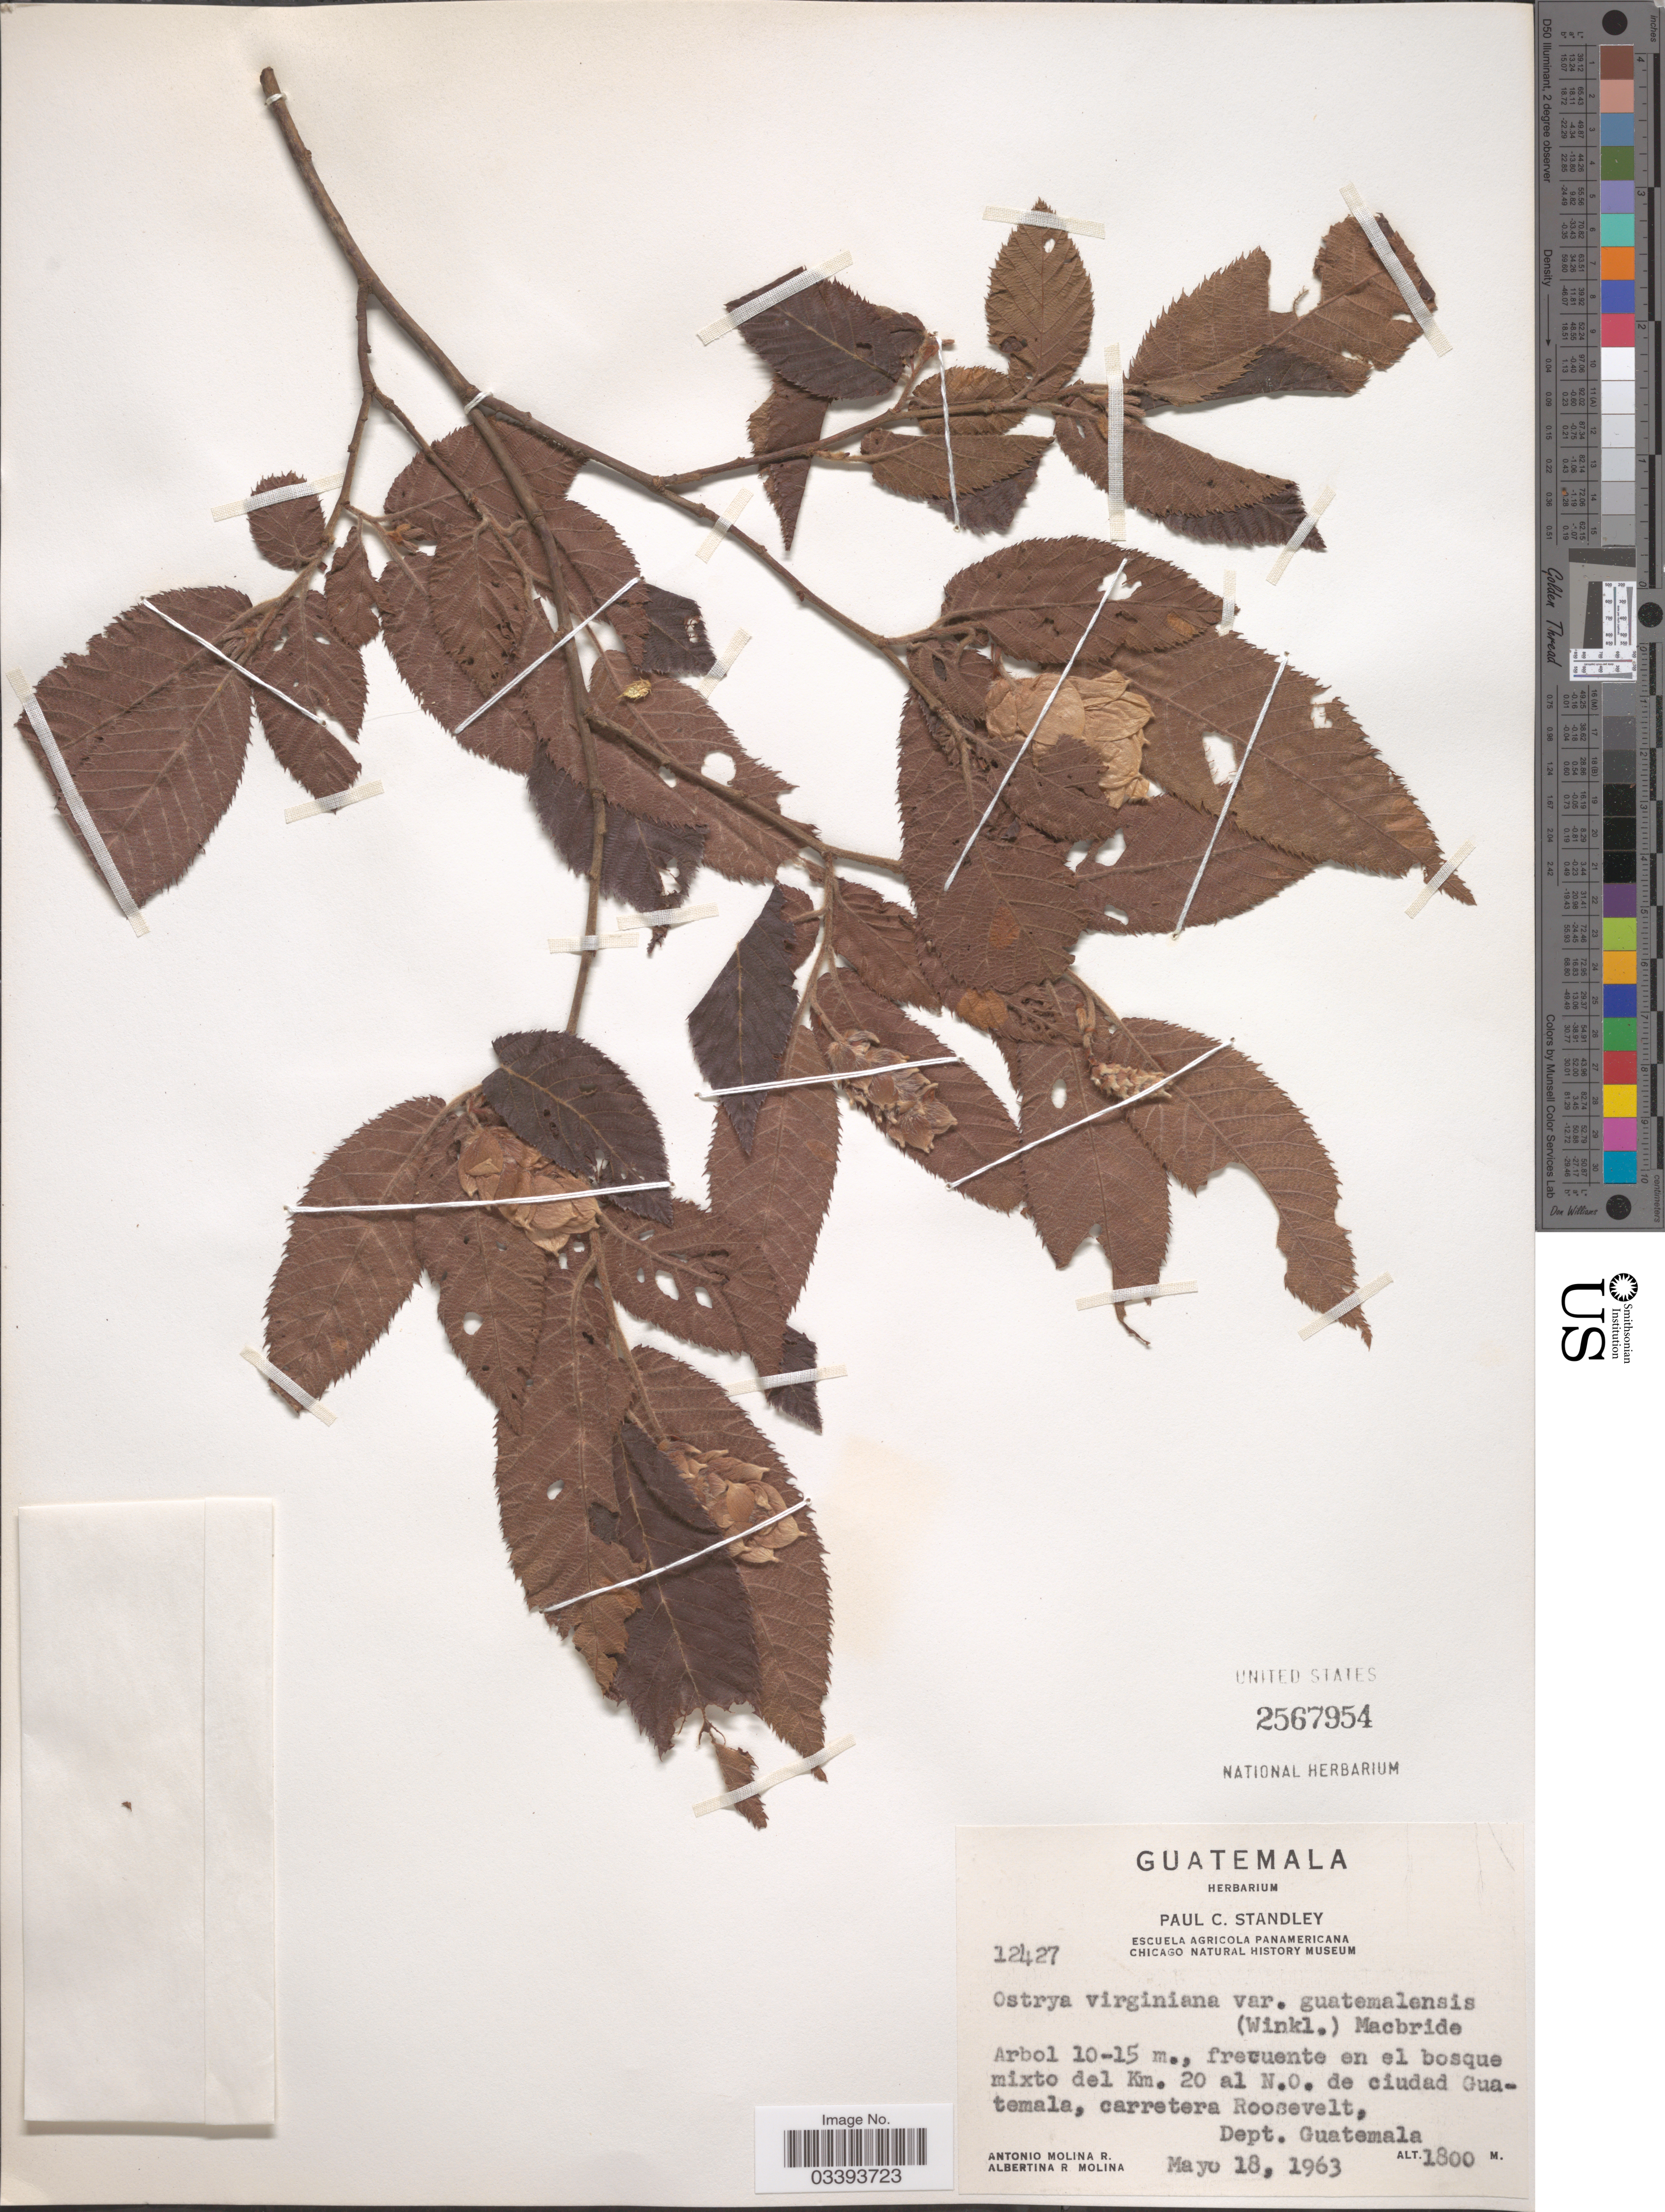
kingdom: Plantae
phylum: Tracheophyta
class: Magnoliopsida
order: Fagales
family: Betulaceae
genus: Ostrya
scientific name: Ostrya virginiana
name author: (Mill.) K. Koch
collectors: A. Molina R. & A. R. Molina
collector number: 12427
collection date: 1963-05-18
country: Guatemala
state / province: Guatemala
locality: Mixto del Km. 20 al N.O. de ciudad Guatemala, carretera Roosevelt, Dept. Guatemala.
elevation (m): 1800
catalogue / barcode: US 2567954